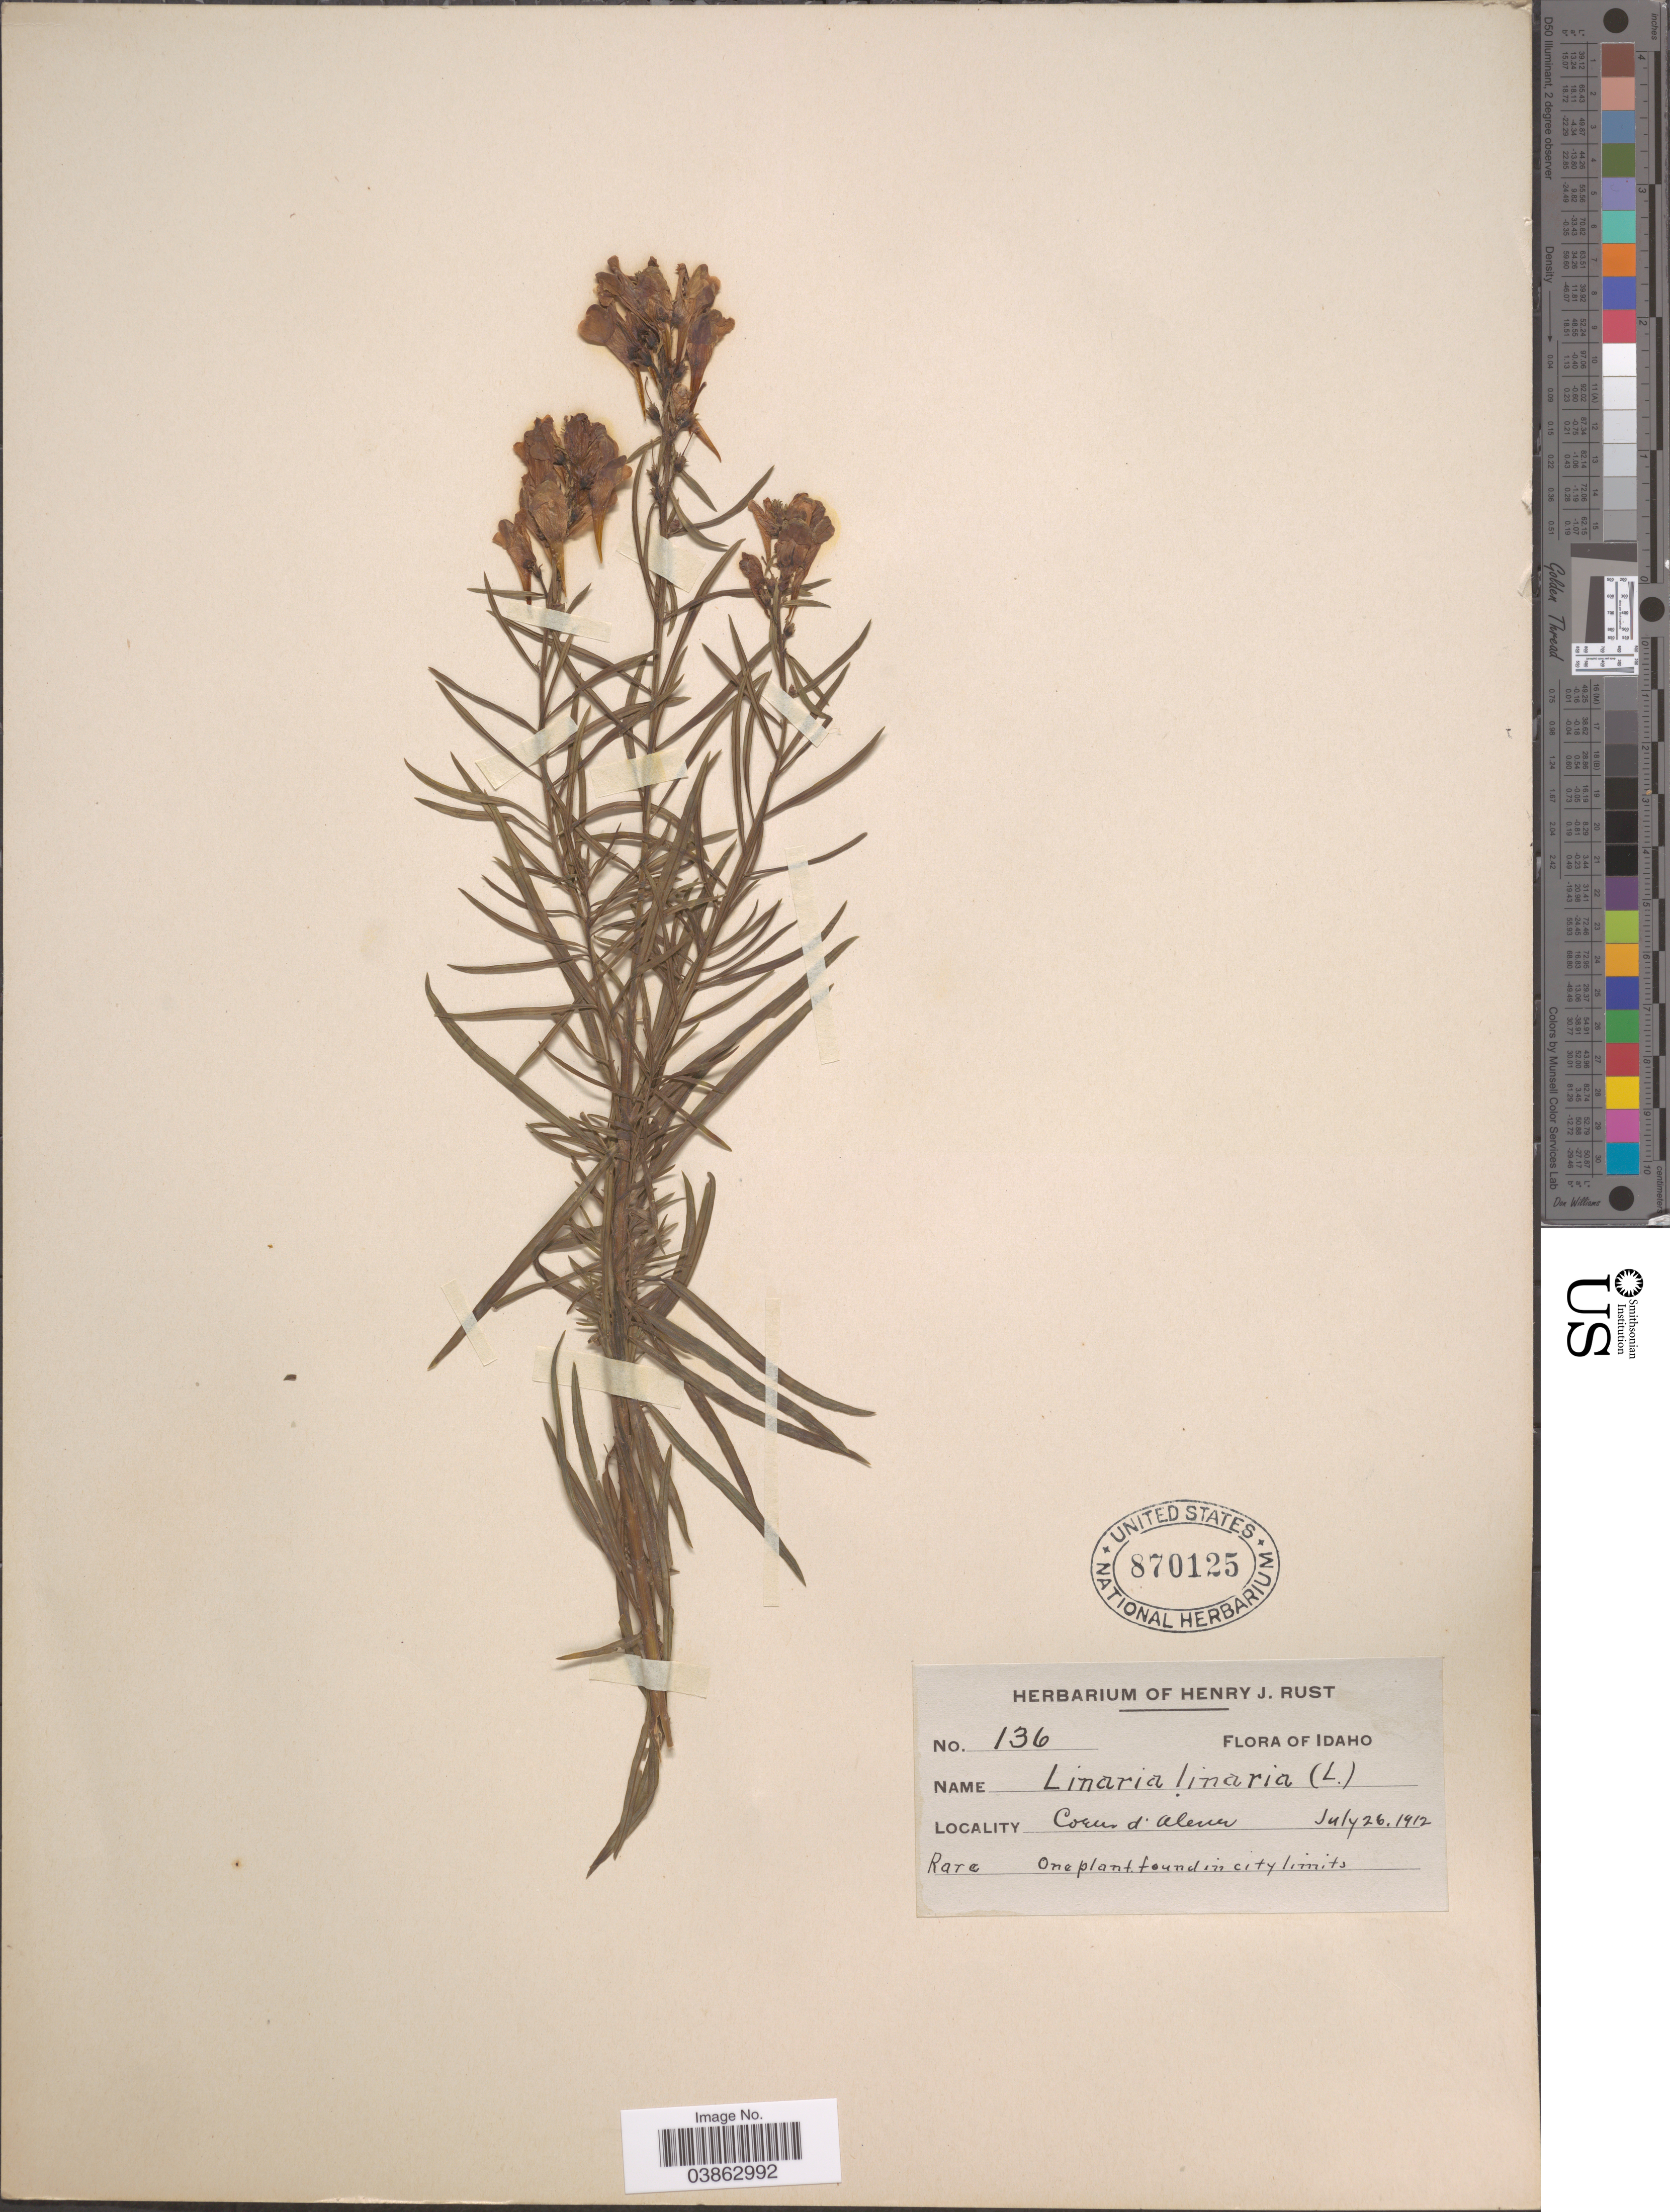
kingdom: Plantae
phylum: Tracheophyta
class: Magnoliopsida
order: Lamiales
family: Plantaginaceae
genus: Linaria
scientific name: Linaria vulgaris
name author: Mill.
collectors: ex herb. Henry J. Rust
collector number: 136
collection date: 1912-07-26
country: United States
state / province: Idaho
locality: Coeur d' Alene.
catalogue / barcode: US 870125